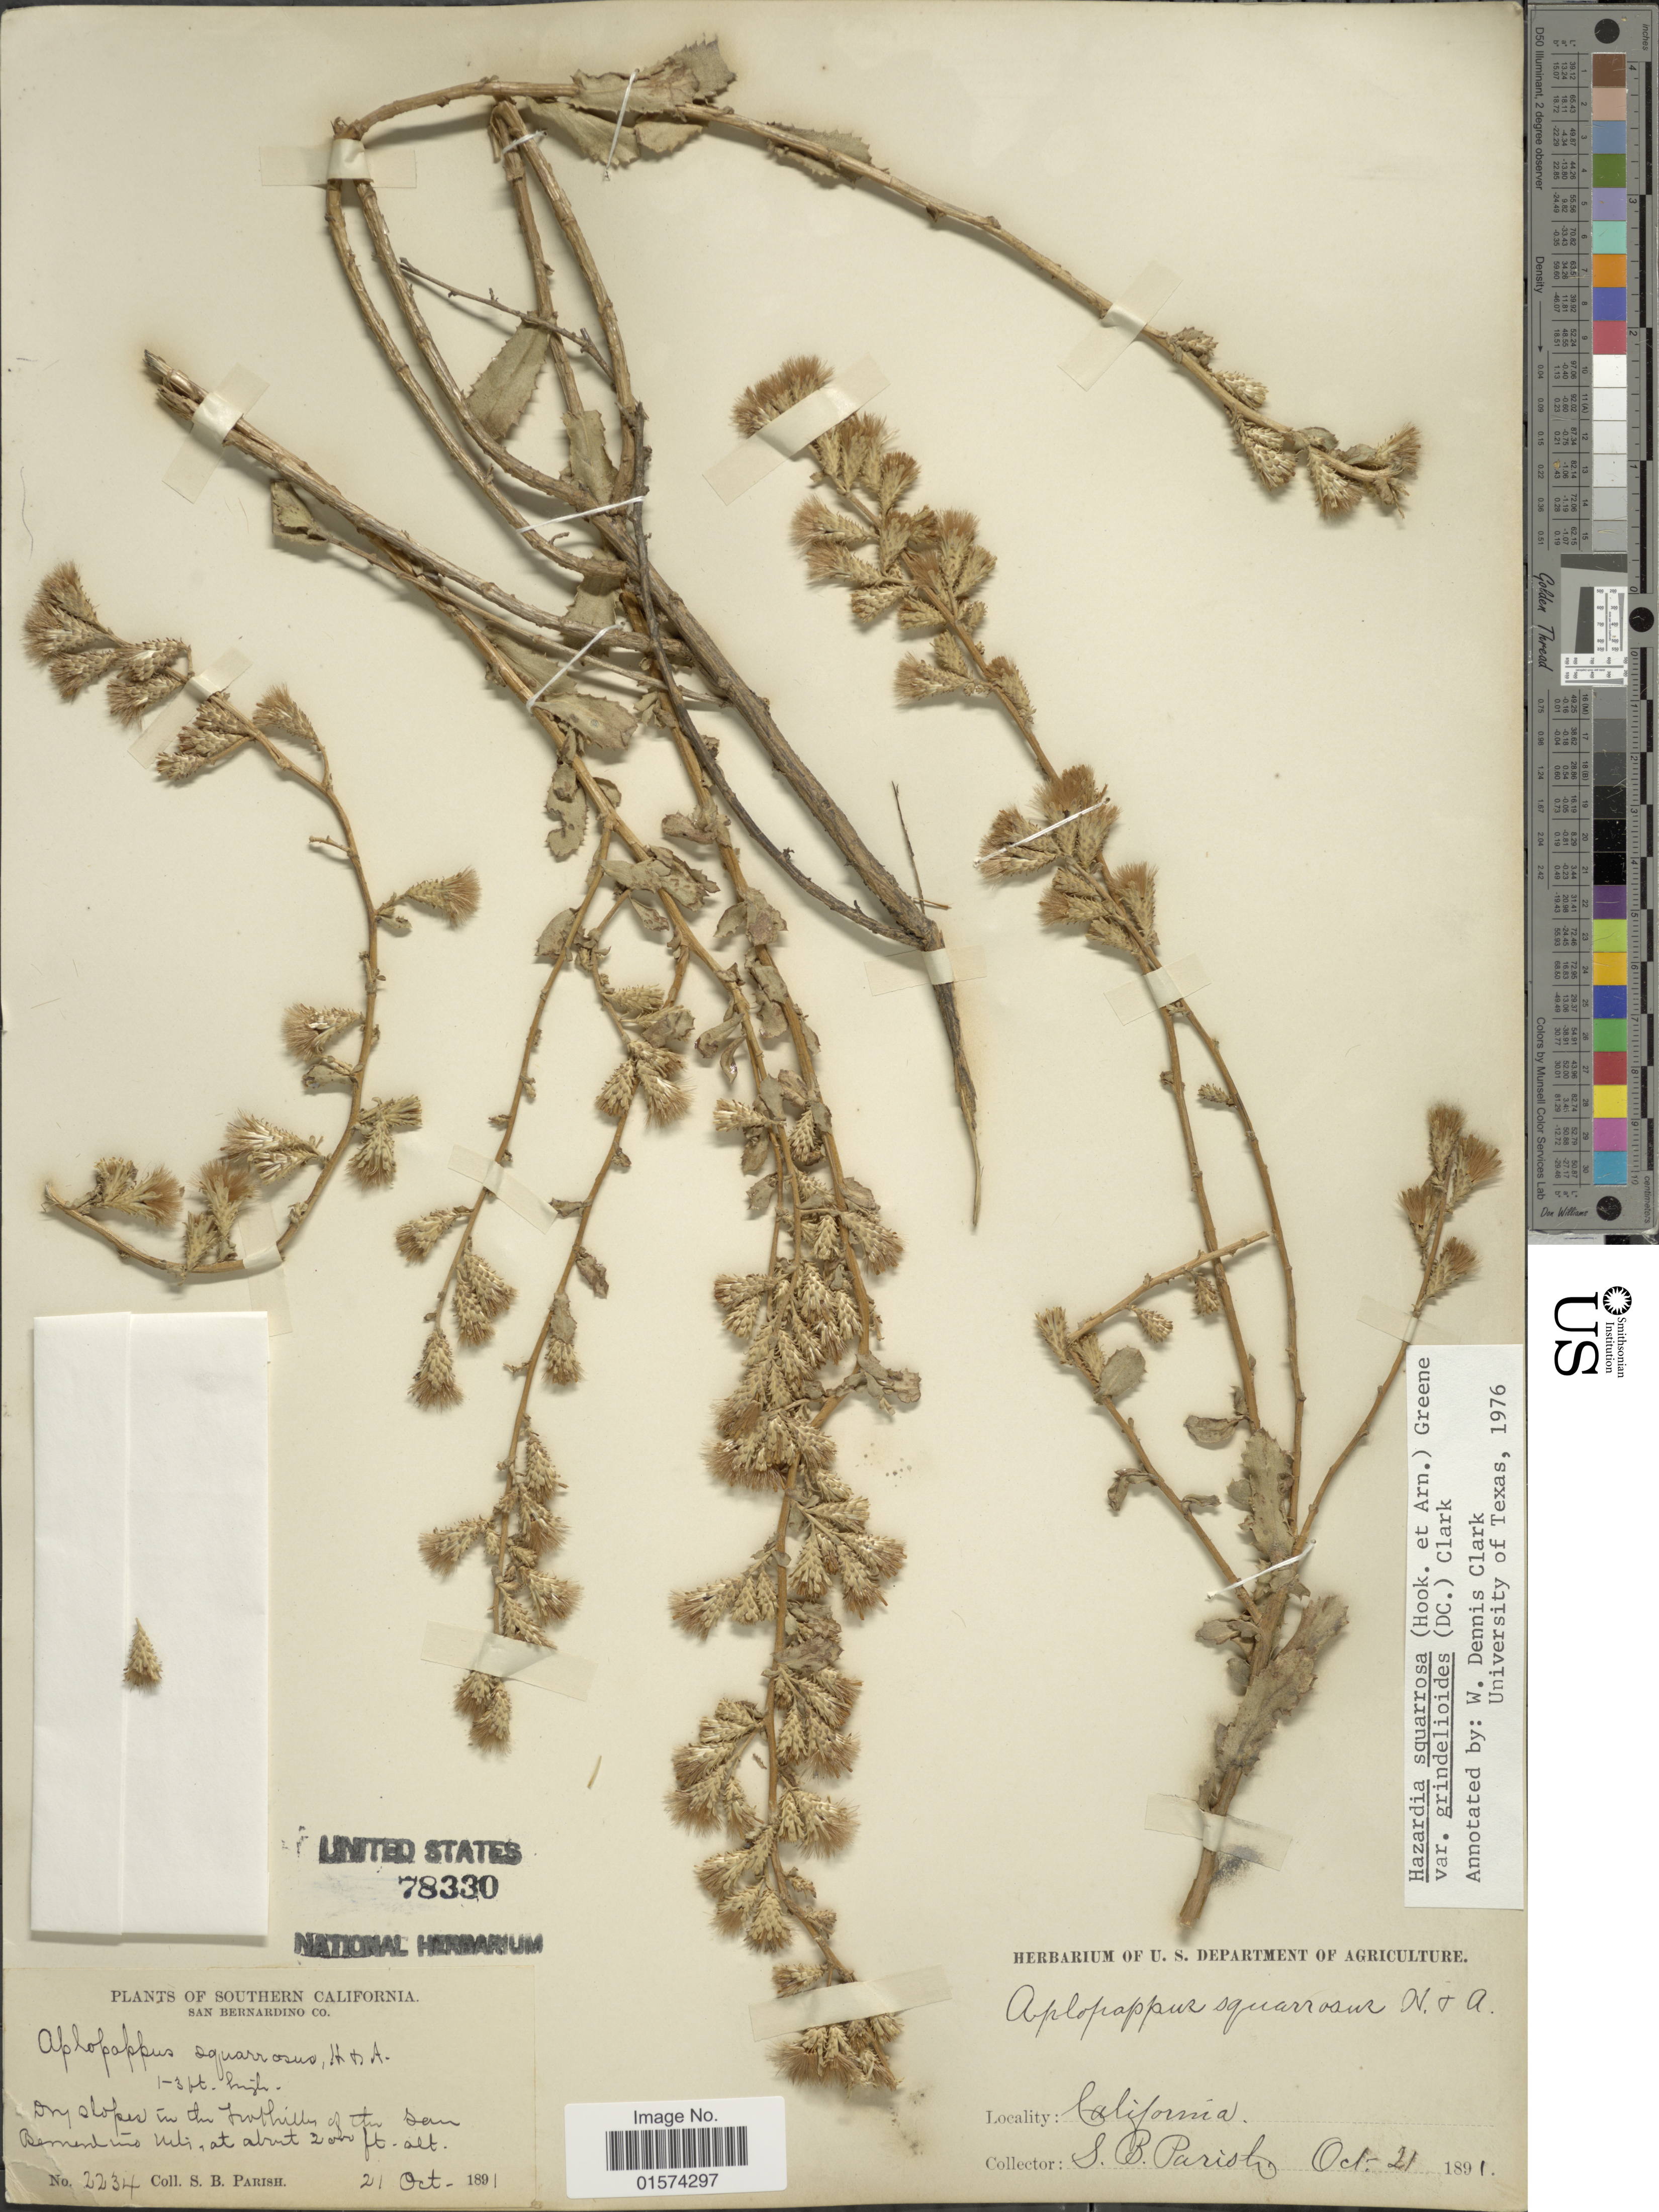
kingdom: Plantae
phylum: Tracheophyta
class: Magnoliopsida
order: Asterales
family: Asteraceae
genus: Hazardia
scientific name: Hazardia squarrosa var. grindelioides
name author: (DC.) W.D. Clark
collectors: S. B. Parish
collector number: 2234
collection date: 1891-10-21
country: United States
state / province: California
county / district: San Bernardino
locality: Southern California, San Bernardino Co., dry slopes in the foothills of the San Bernardino Mts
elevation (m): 610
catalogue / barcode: US 78330